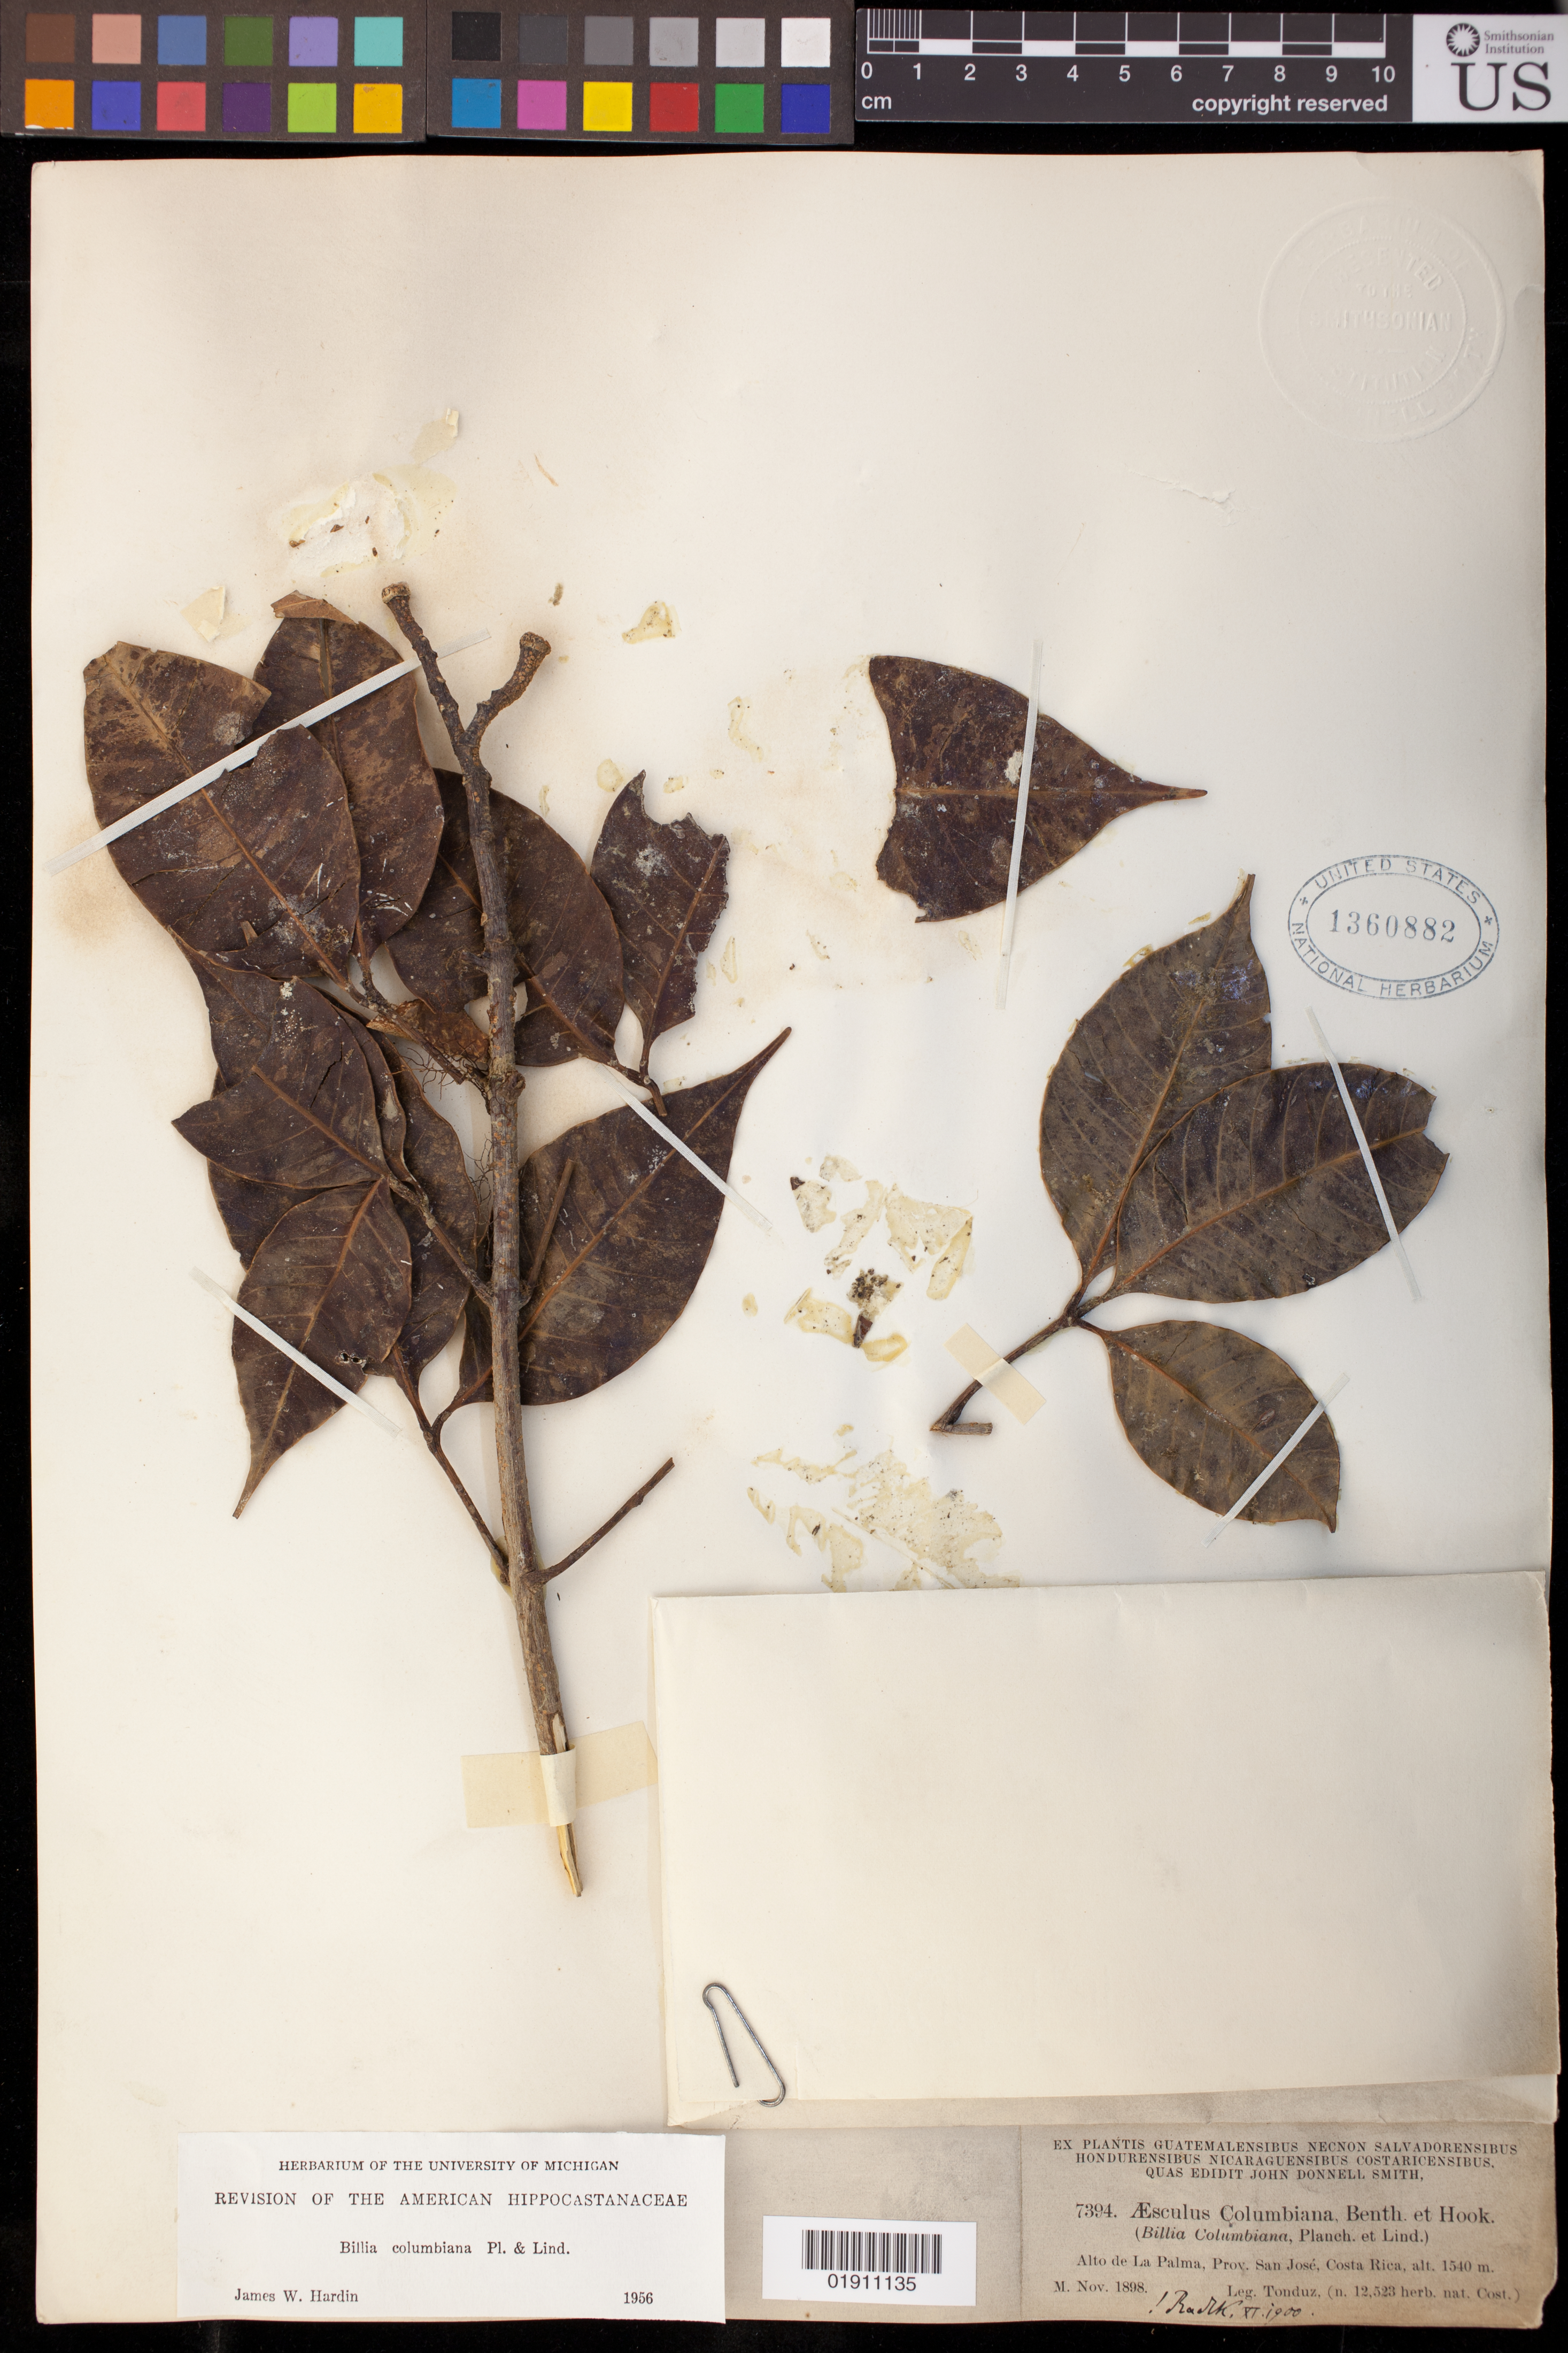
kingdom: Plantae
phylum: Tracheophyta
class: Magnoliopsida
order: Sapindales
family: Sapindaceae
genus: Billia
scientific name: Billia rosea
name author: (Planch. & Linden) C. Ulloa & P.M. Jørg.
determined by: Acevedo-Rodríguez, P., (BOT), Smithsonian Institution - National Museum of Natural History (UNITED STATES)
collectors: A. Tonduz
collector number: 12523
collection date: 1898-11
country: Costa Rica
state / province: San José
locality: Alto de La Palma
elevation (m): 1540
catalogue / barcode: US 1360882